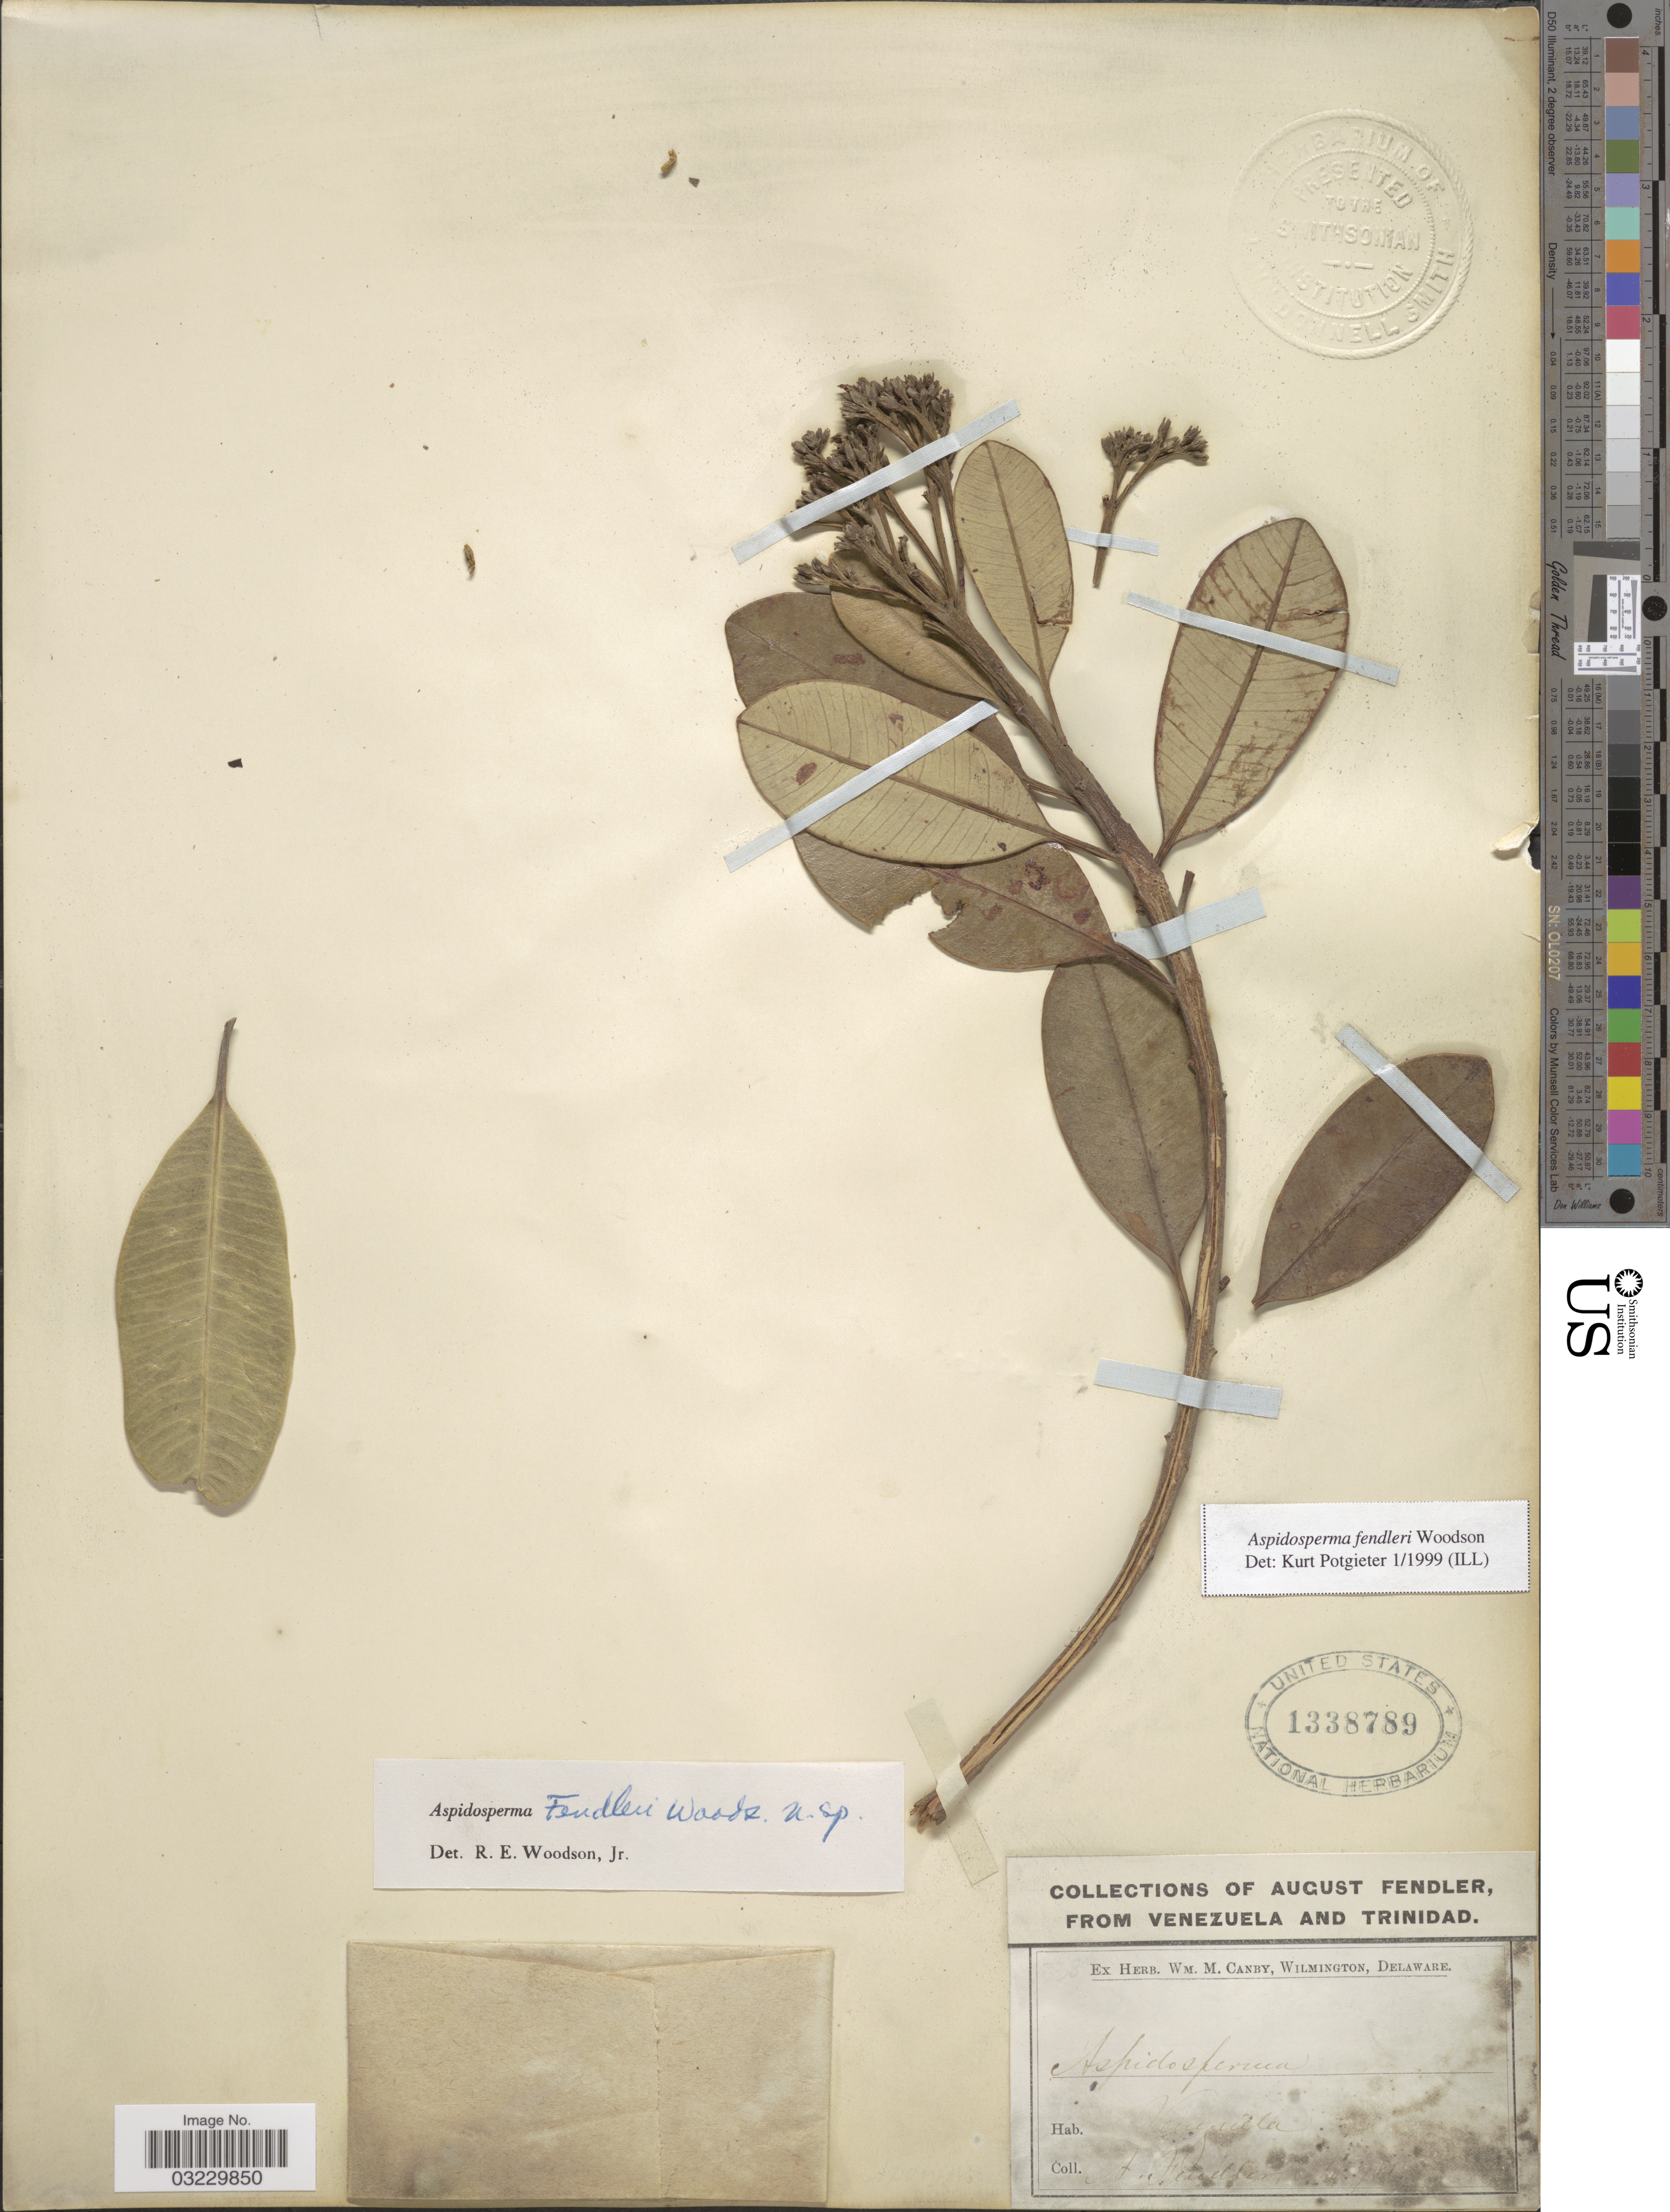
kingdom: Plantae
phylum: Tracheophyta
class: Magnoliopsida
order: Gentianales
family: Apocynaceae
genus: Aspidosperma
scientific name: Aspidosperma fendleri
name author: Woodson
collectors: A. Fendler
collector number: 781*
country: Venezuela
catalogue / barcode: US 1338789